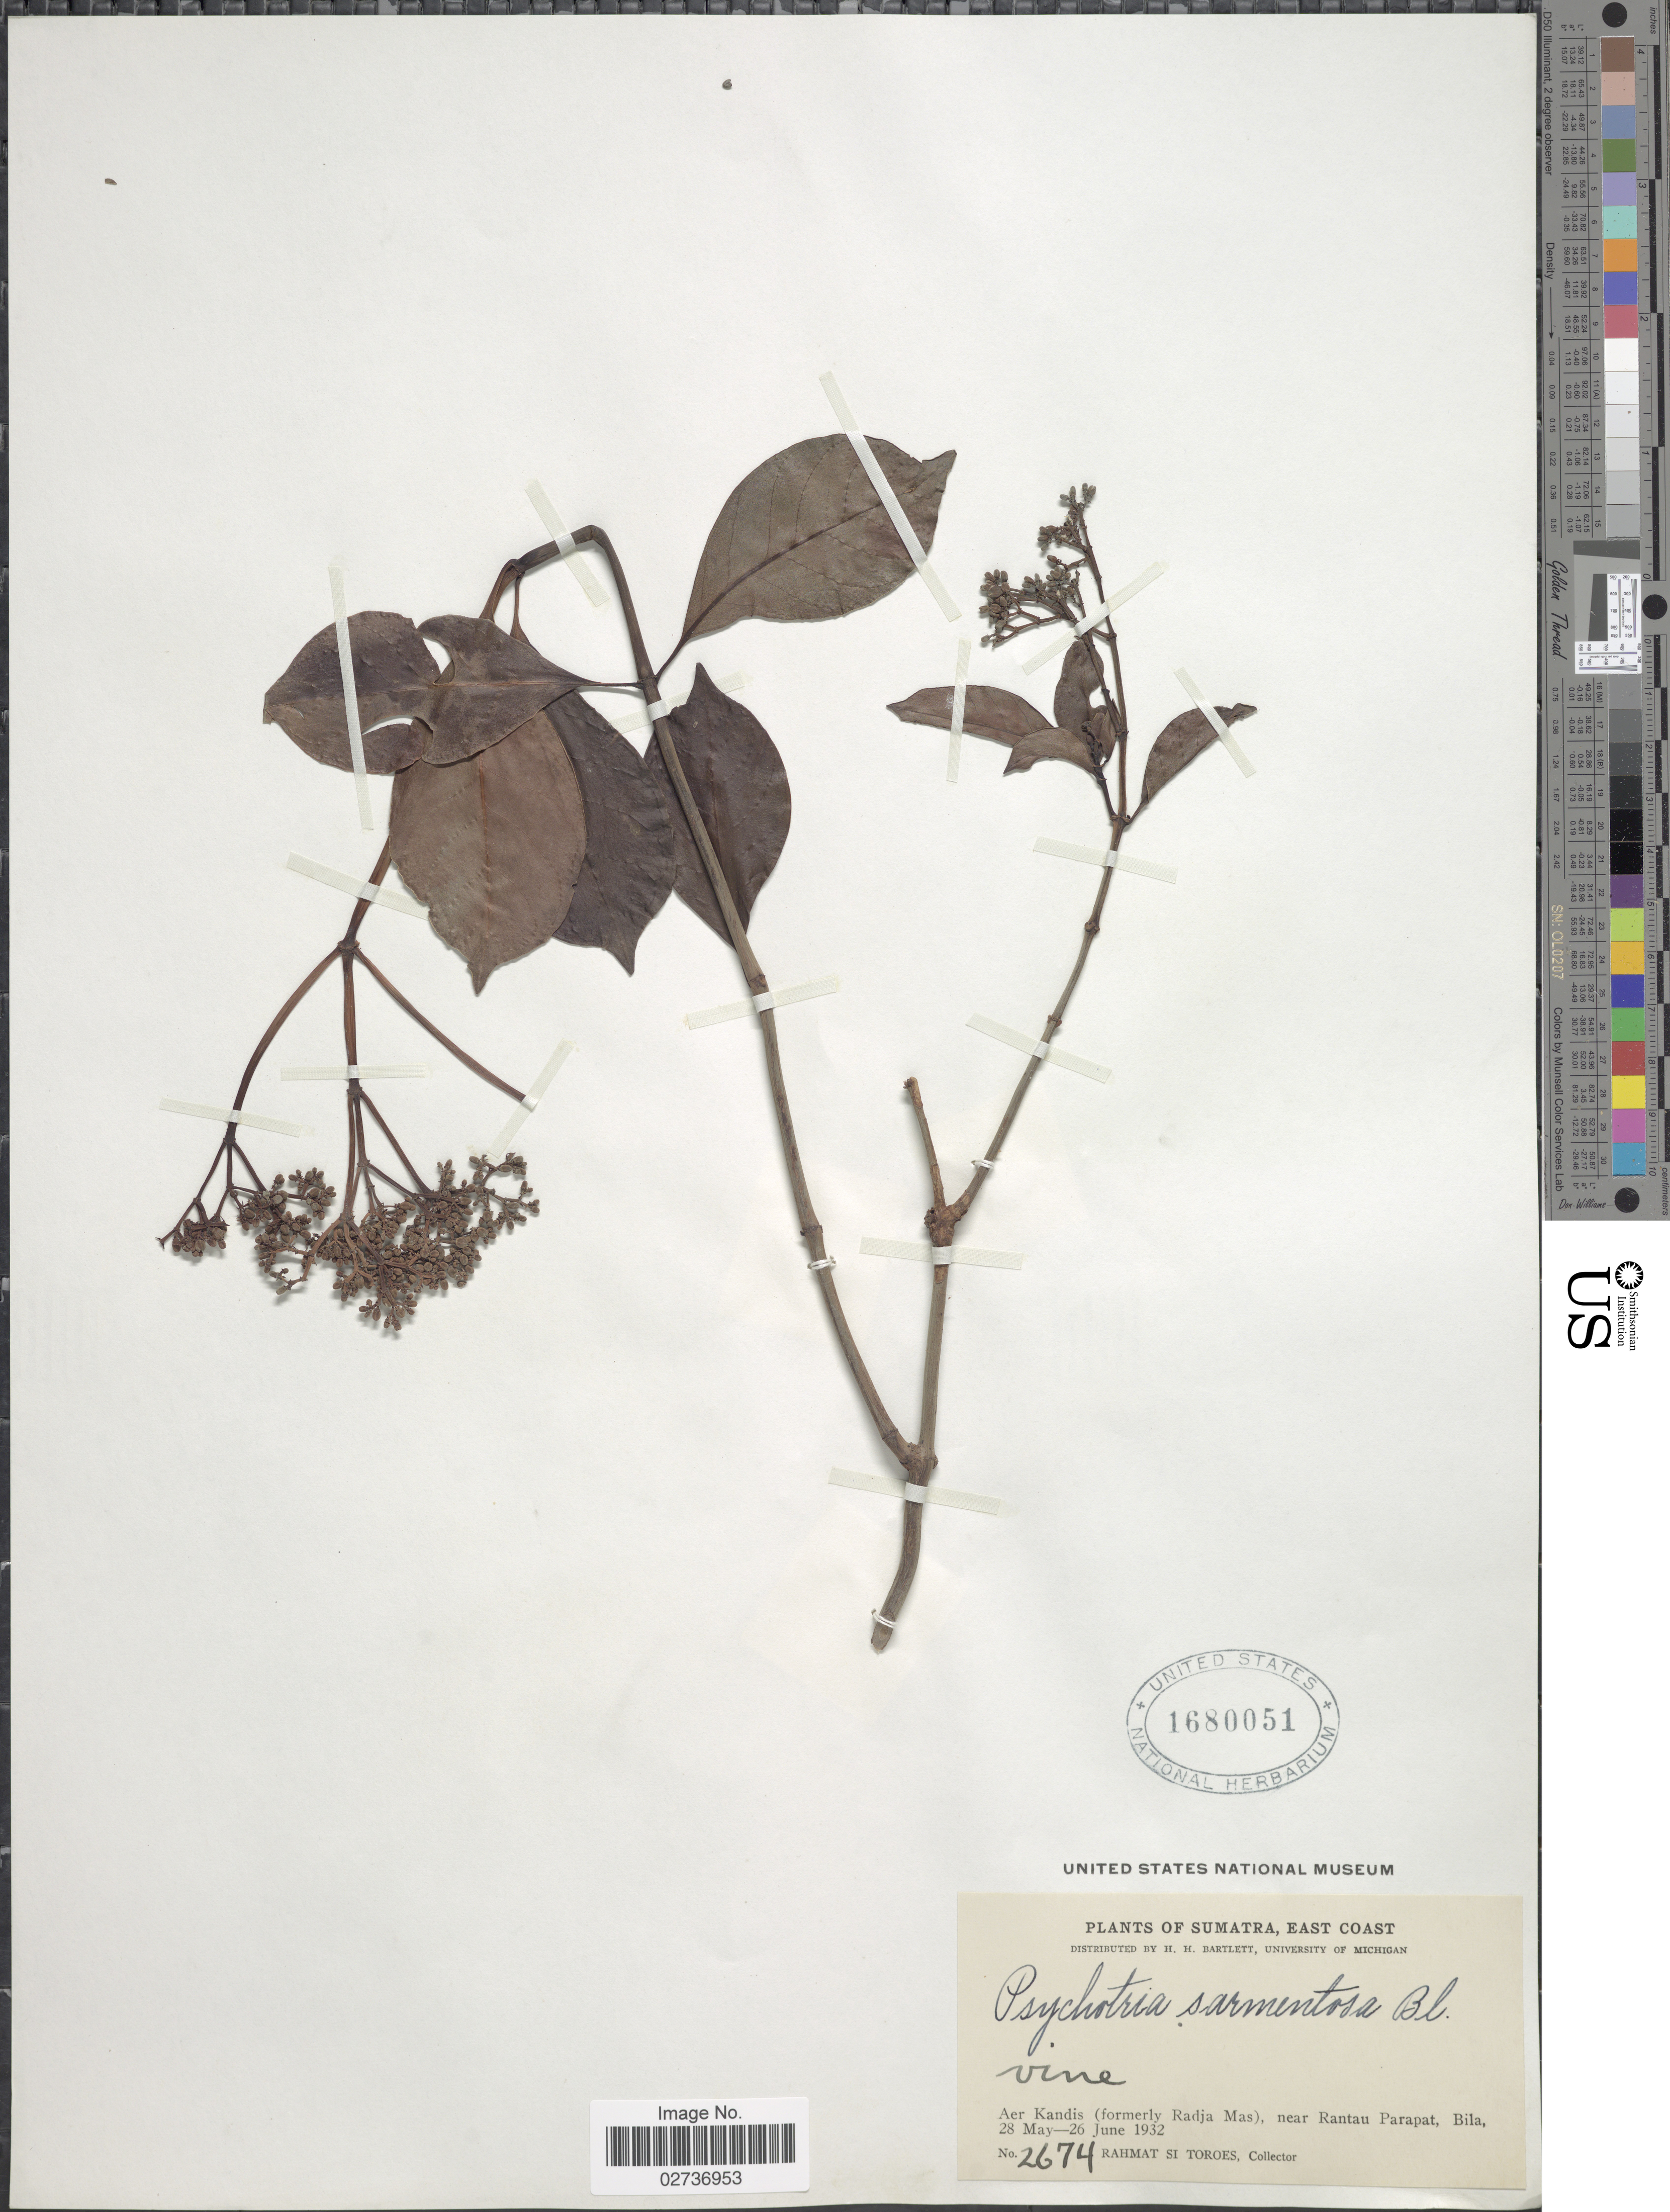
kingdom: Plantae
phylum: Tracheophyta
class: Magnoliopsida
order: Gentianales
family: Rubiaceae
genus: Psychotria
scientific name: Psychotria sarmentosa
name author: Blume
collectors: Rahmat Si Boeea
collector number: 2674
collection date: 1932-05-28/1932-06-26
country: Indonesia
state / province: Sumatra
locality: Sumatra, East Coast. Aer Kandis (formerly Radja Mas), near Rantau Parapat, Bila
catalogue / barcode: US 1680051